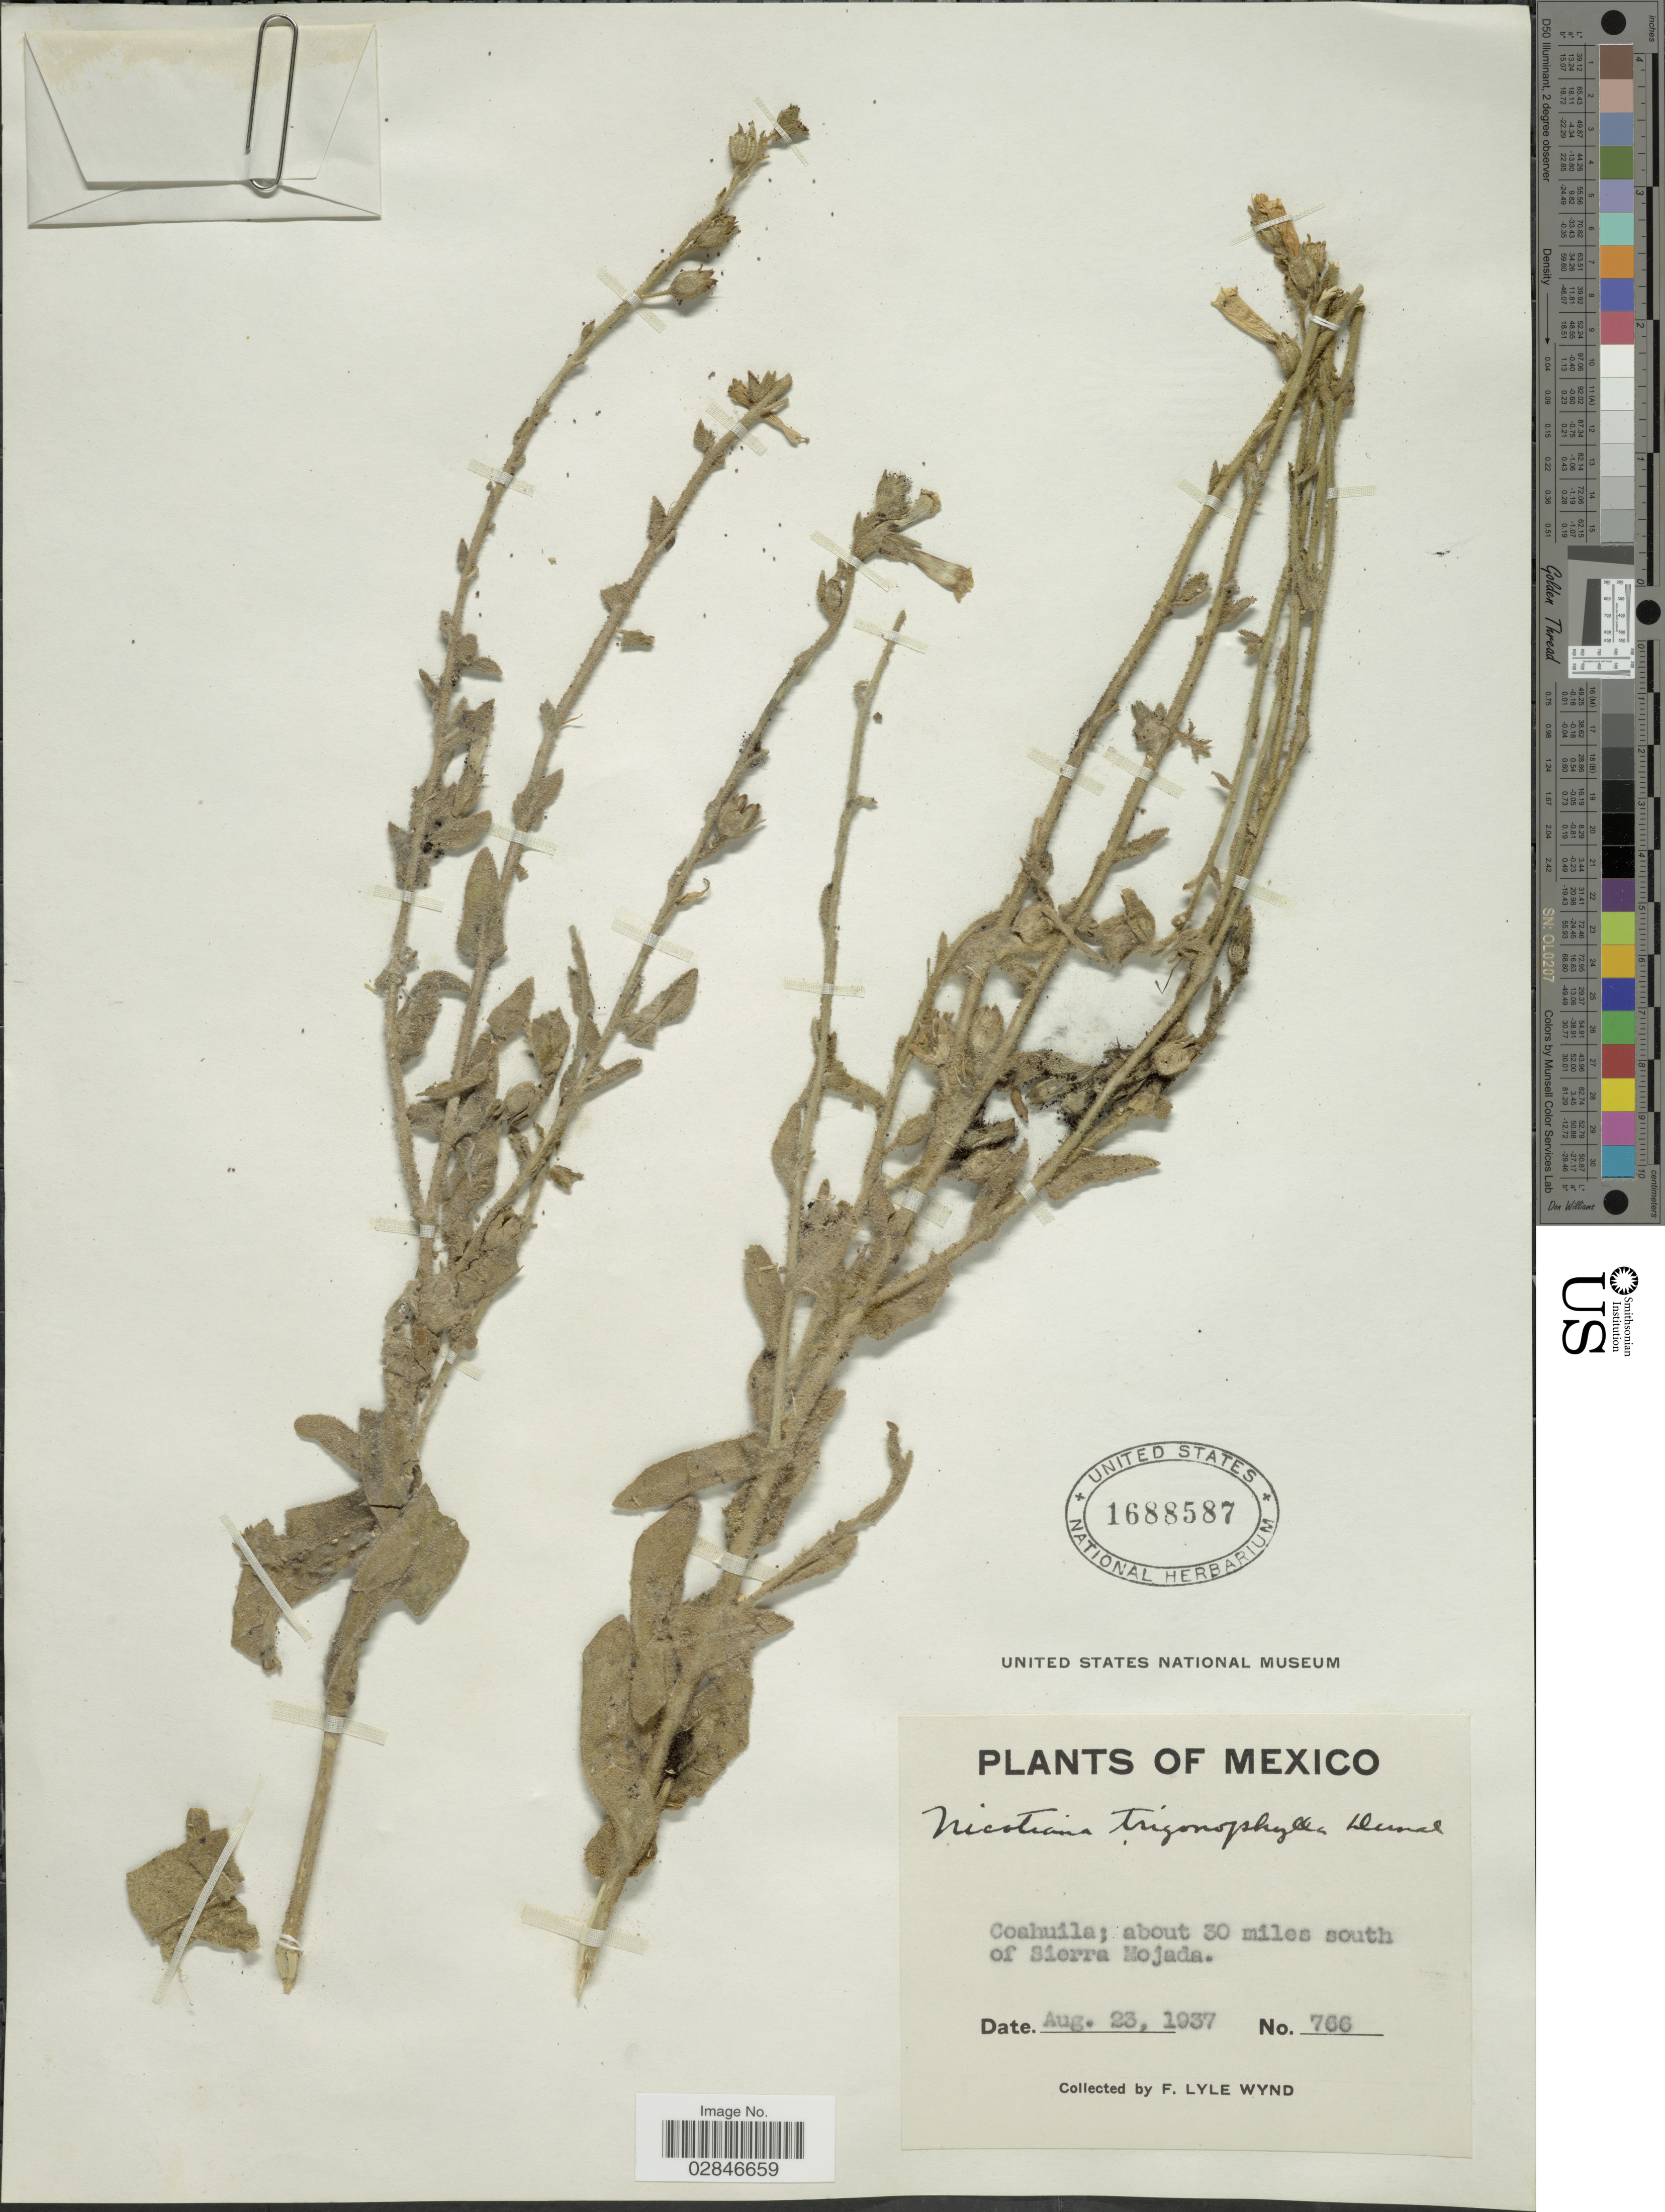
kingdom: Plantae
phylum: Tracheophyta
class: Magnoliopsida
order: Solanales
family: Solanaceae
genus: Nicotiana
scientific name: Nicotiana trigonophylla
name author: Dunal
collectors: F. L. Wynd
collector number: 766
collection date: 1937-08-23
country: Mexico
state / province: Coahuila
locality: About 30 miles south of Sierra Mojada.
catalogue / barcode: US 1688587